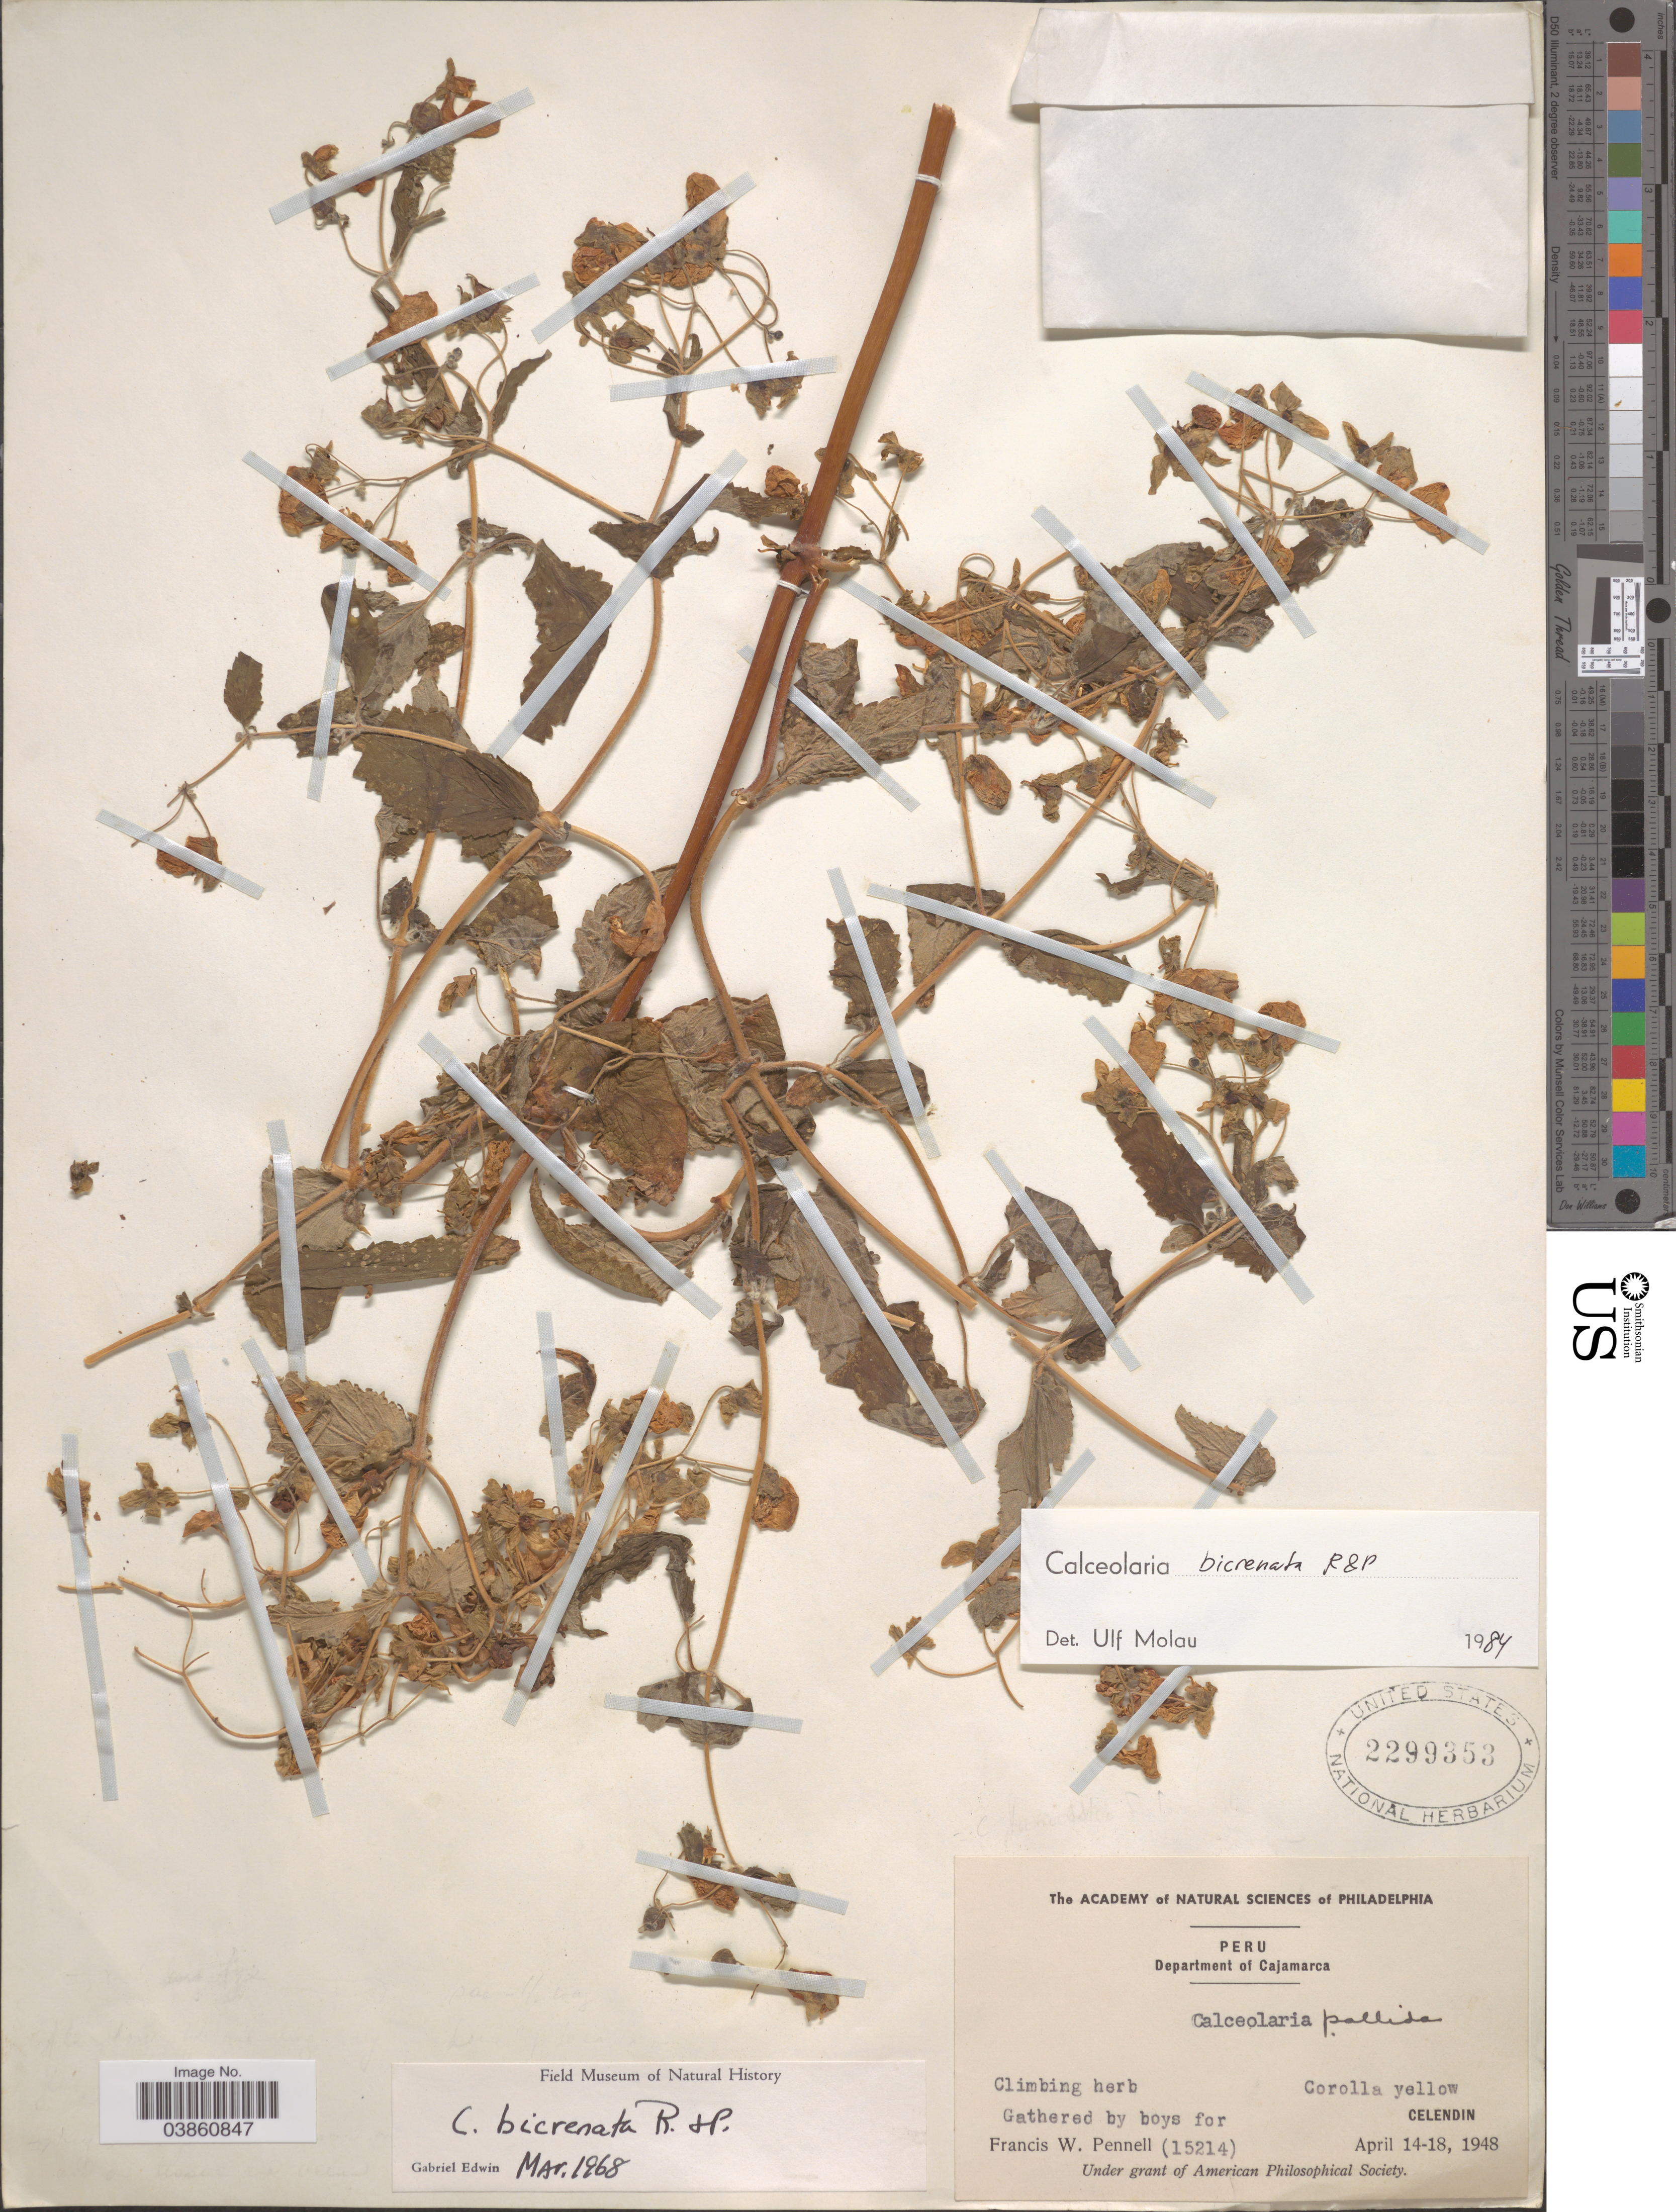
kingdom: Plantae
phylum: Tracheophyta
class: Magnoliopsida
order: Lamiales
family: Calceolariaceae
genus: Calceolaria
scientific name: Calceolaria bicrenata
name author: Ruiz & Pav.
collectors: F. W. Pennell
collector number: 15214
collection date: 1948-04-14/1948-04-18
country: Peru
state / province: Cajamarca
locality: Department of Cajamarca. Celendin.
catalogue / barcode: US 2299353